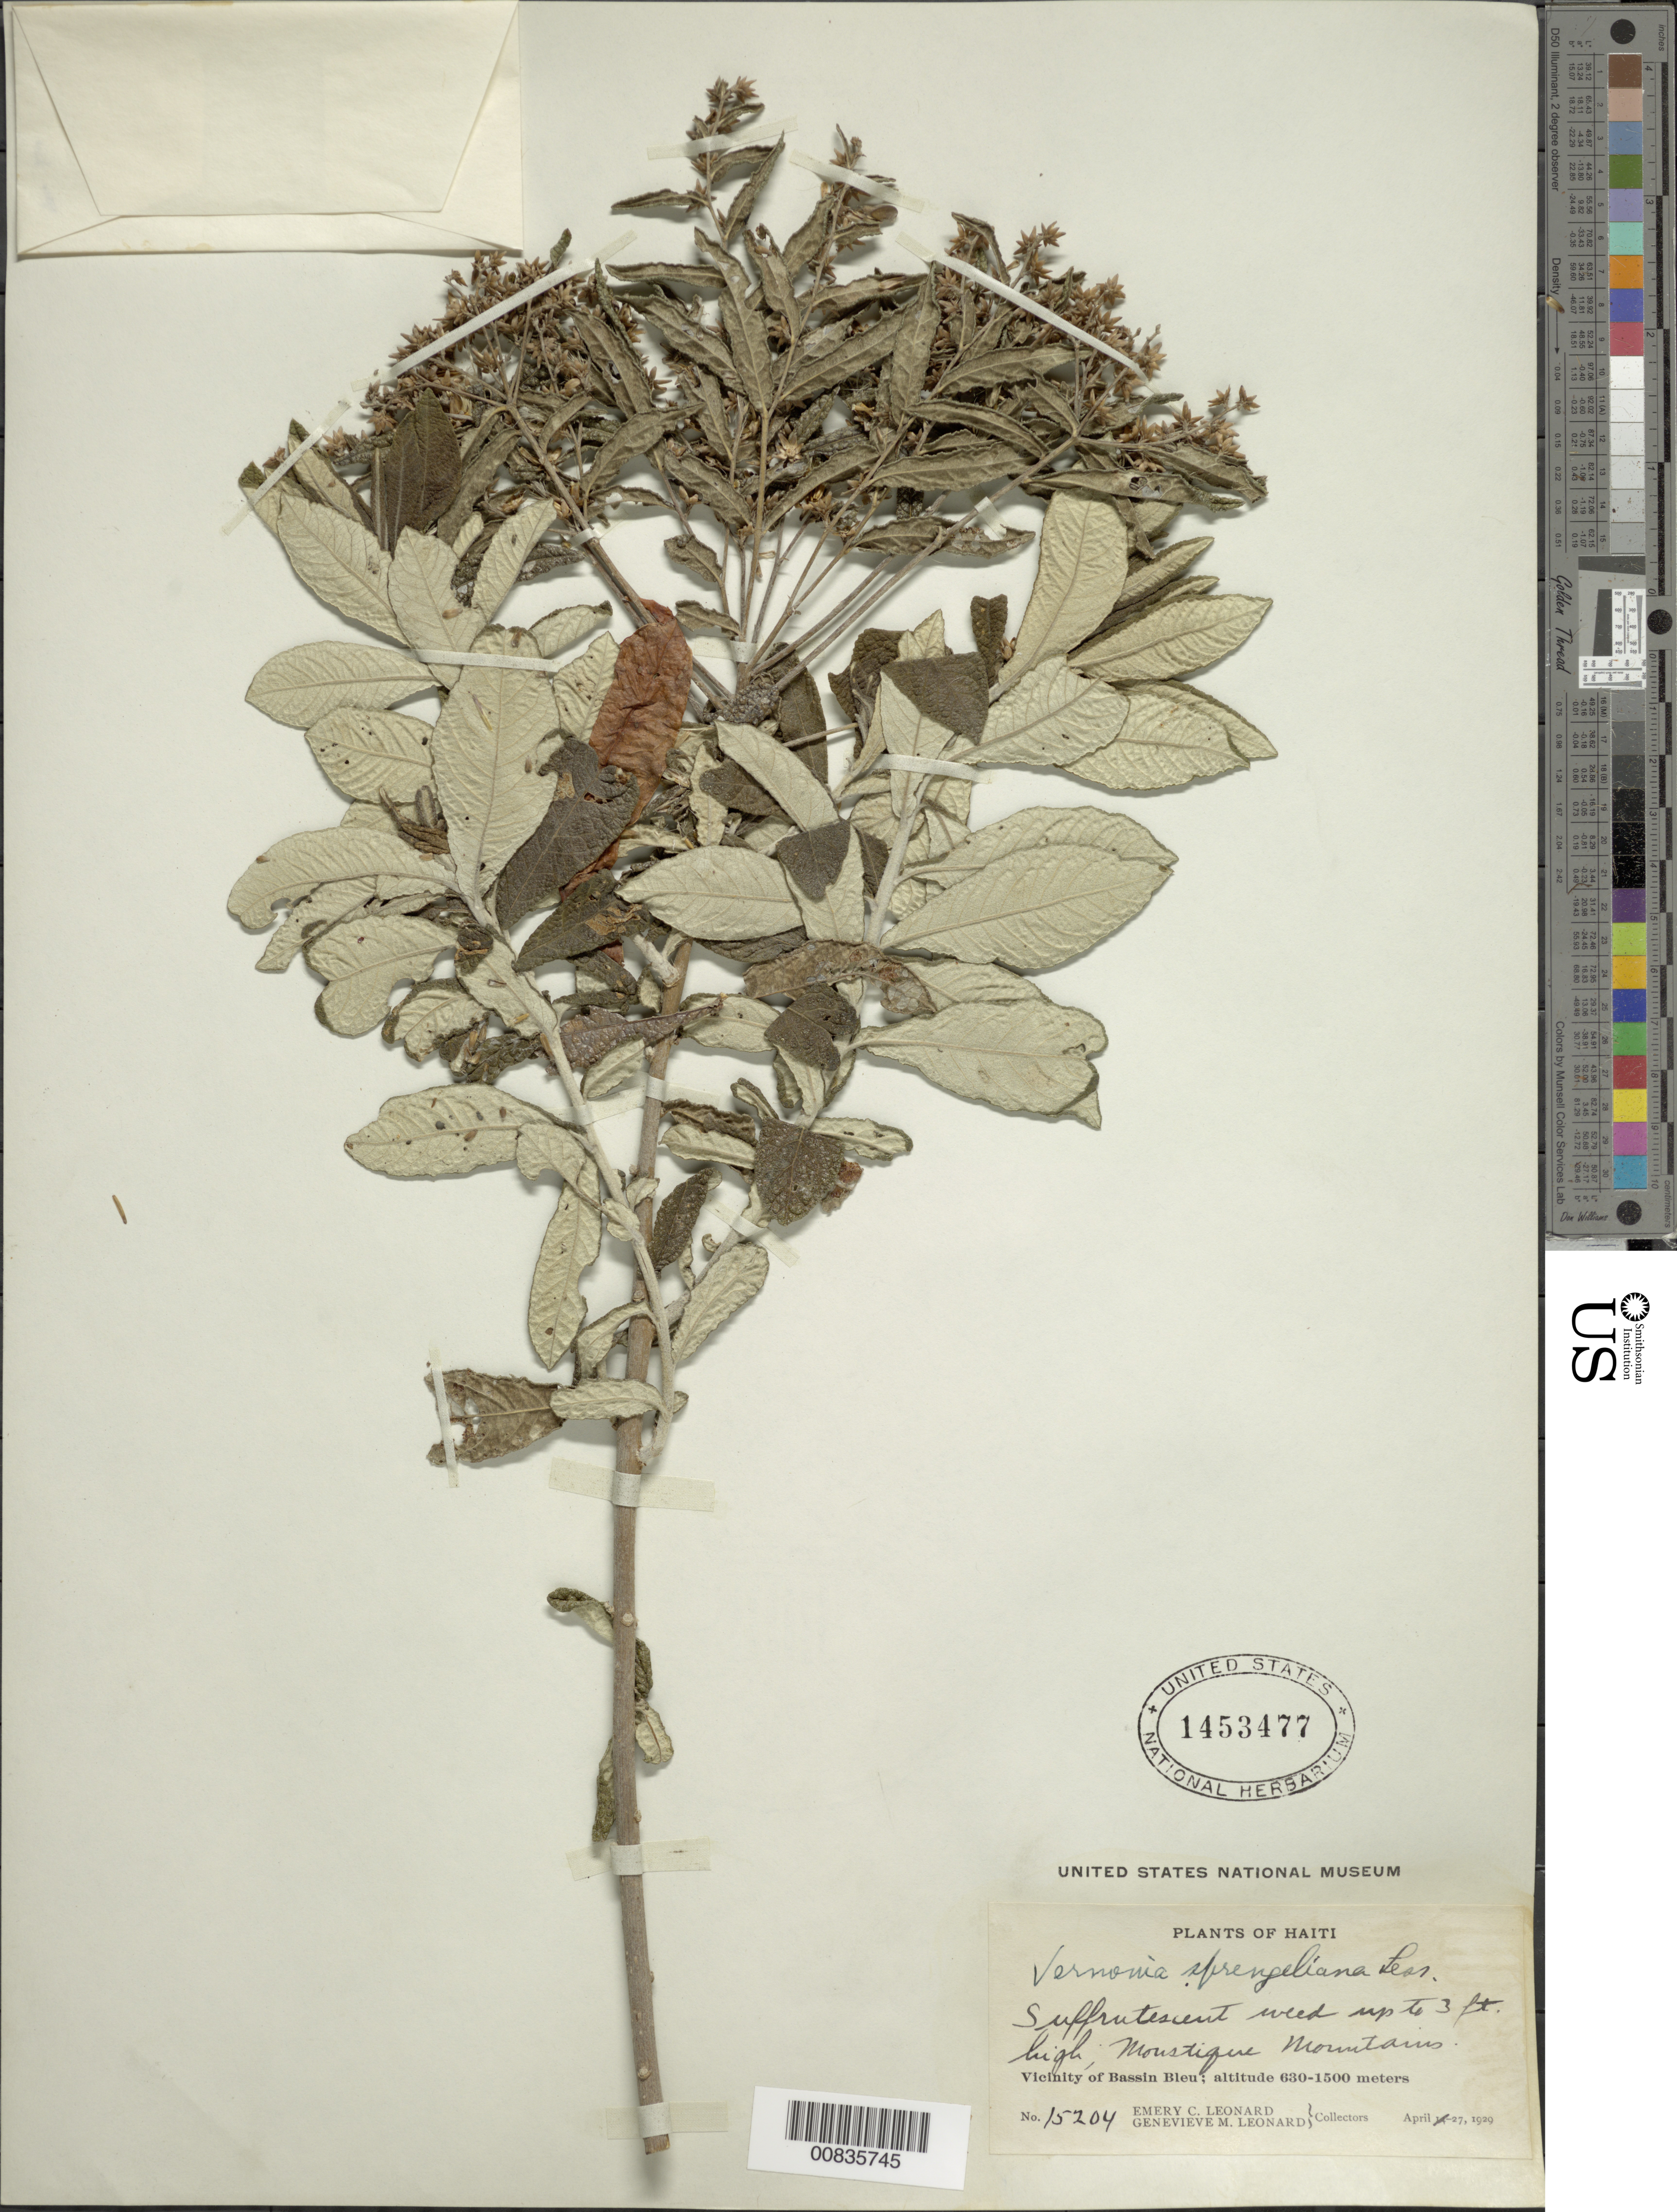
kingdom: Plantae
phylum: Tracheophyta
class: Magnoliopsida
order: Asterales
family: Asteraceae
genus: Lepidaploa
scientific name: Lepidaploa sprengeliana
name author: (Sch. Bip.) H. Rob.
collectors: E. C. Leonard & G. M. Leonard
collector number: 15204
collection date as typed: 27 Apr 1929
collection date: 1929-04-27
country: Haiti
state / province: Nord-Ouest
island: Hispaniola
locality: Vicinity of Bassin Bleu, Moustique Mountains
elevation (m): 630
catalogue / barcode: US 1453477